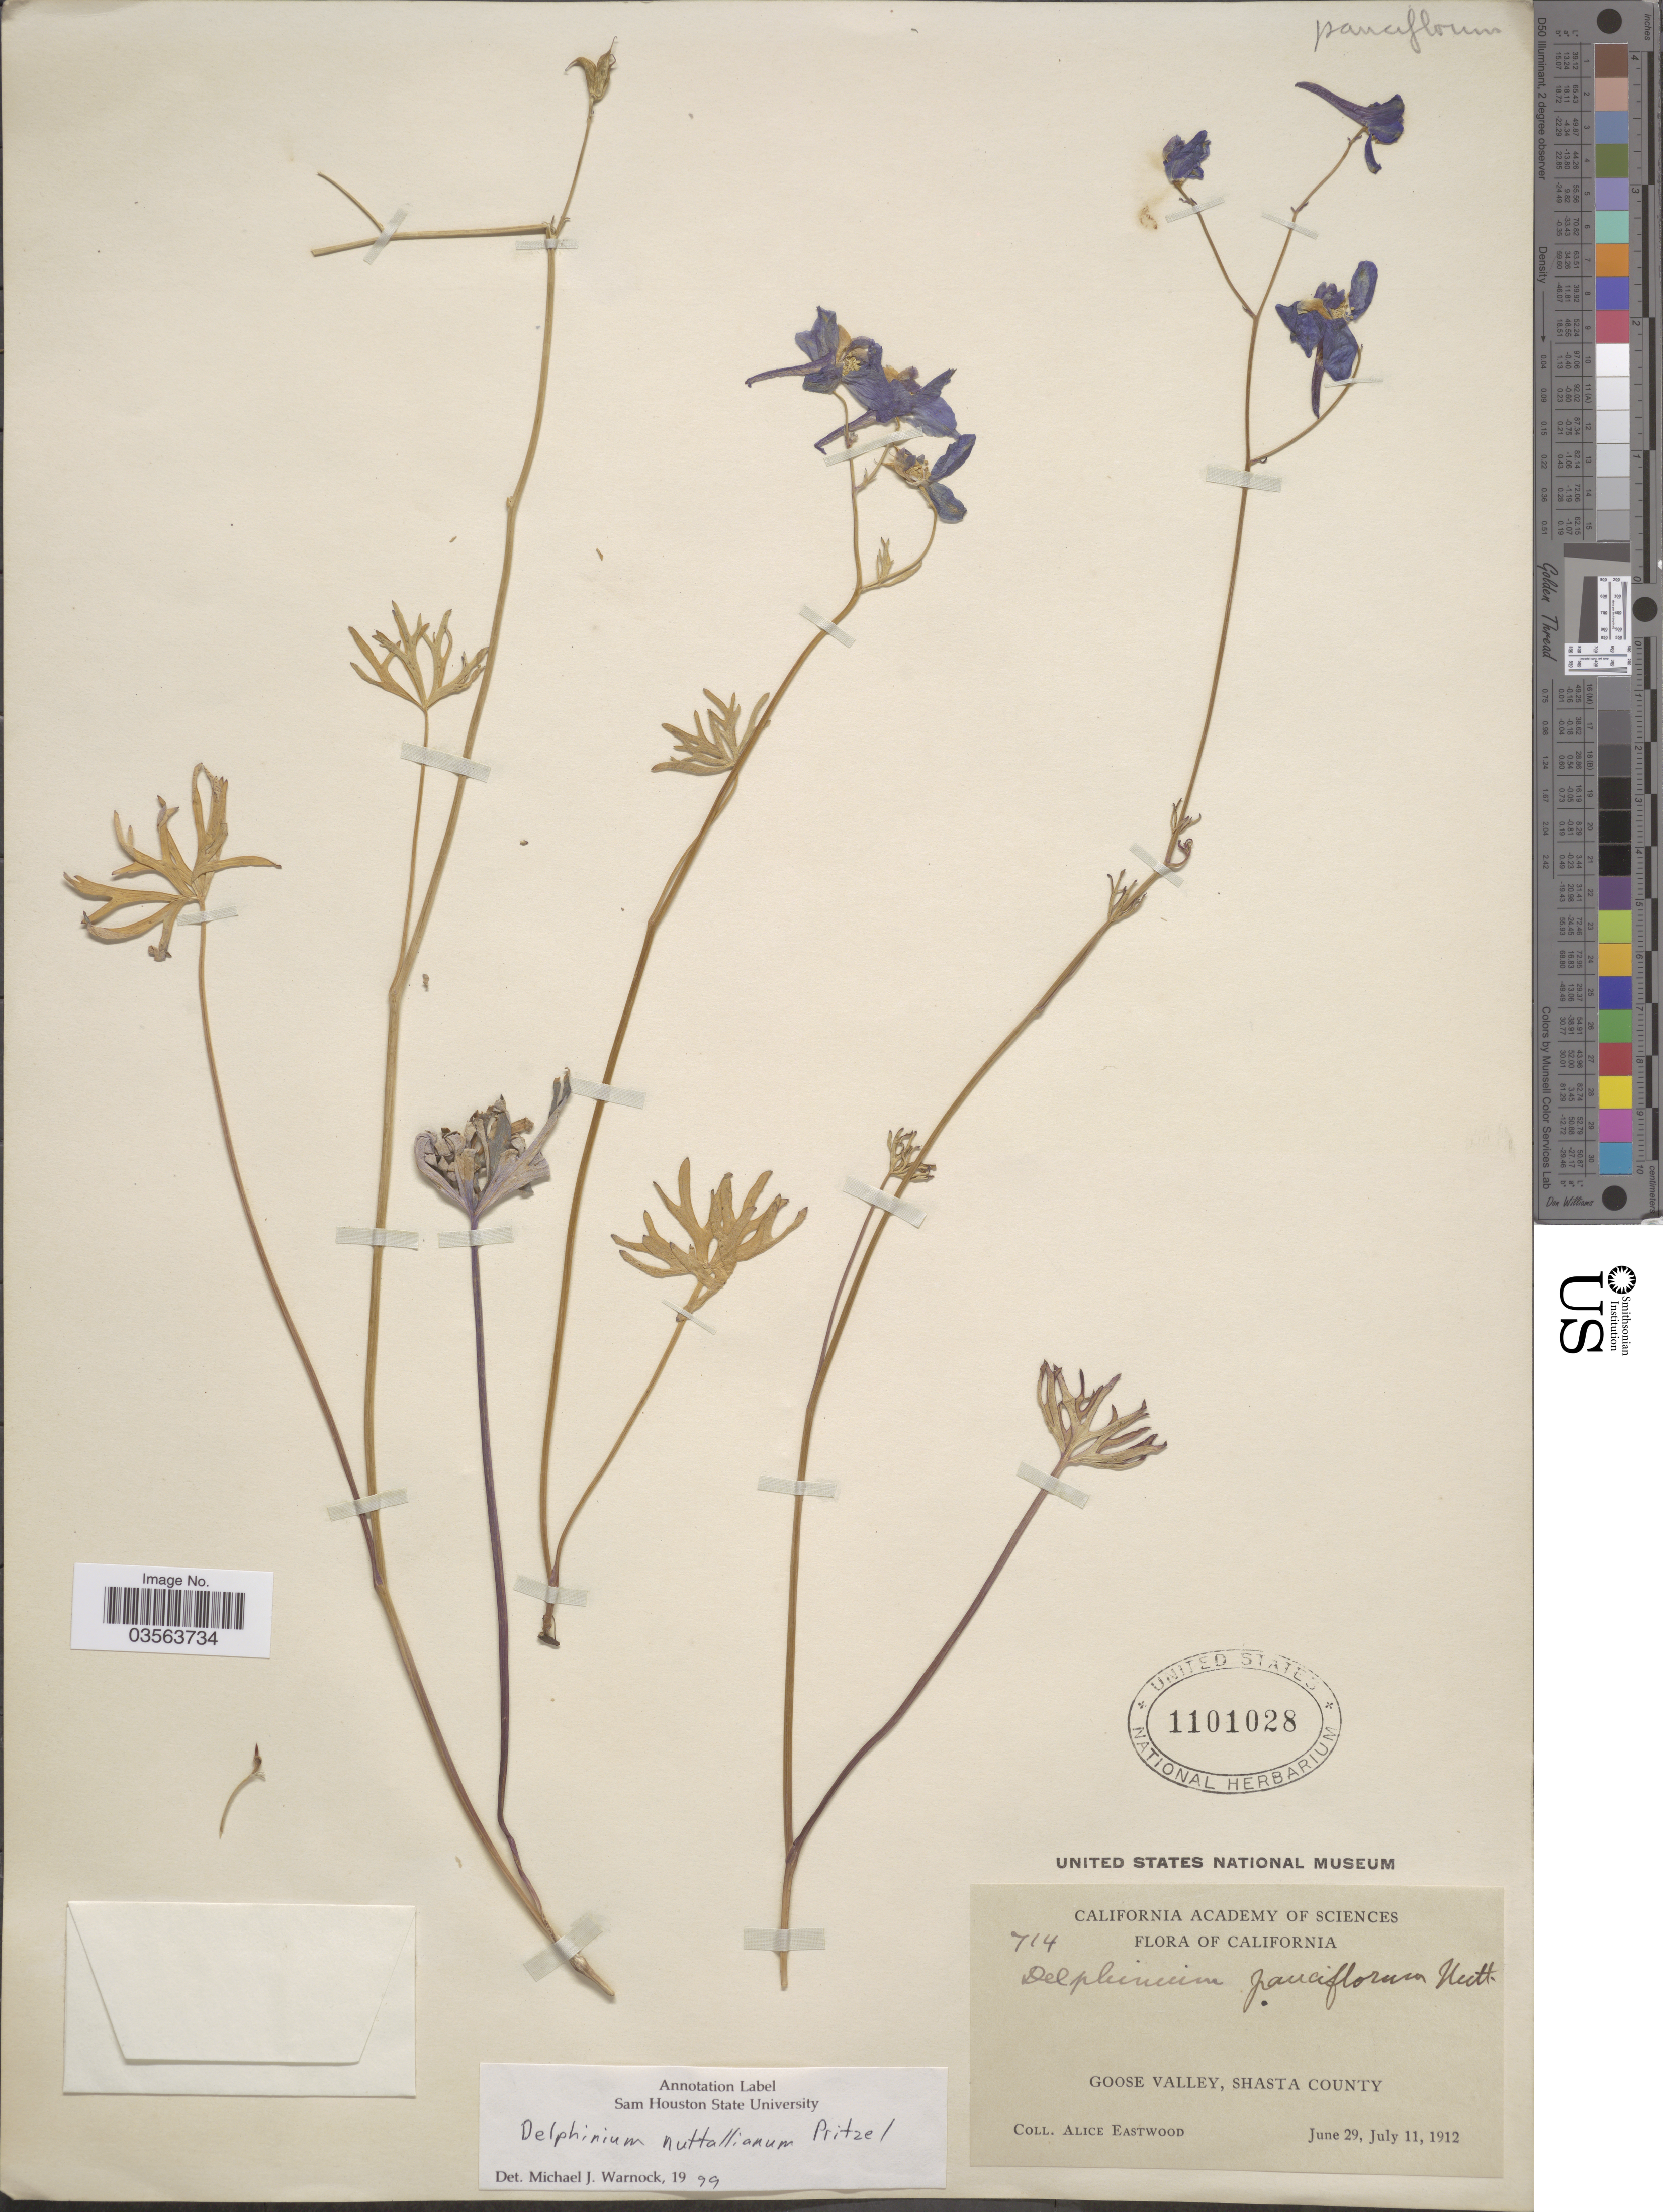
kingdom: Plantae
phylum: Tracheophyta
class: Magnoliopsida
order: Ranunculales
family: Ranunculaceae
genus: Delphinium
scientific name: Delphinium nuttallianum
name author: E. Pritz. ex Walpers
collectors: A. Eastwood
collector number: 714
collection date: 1912-06-29/1912-07-11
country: United States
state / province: California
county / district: Shasta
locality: Goose Valley, Shasta County.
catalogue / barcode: US 1101028